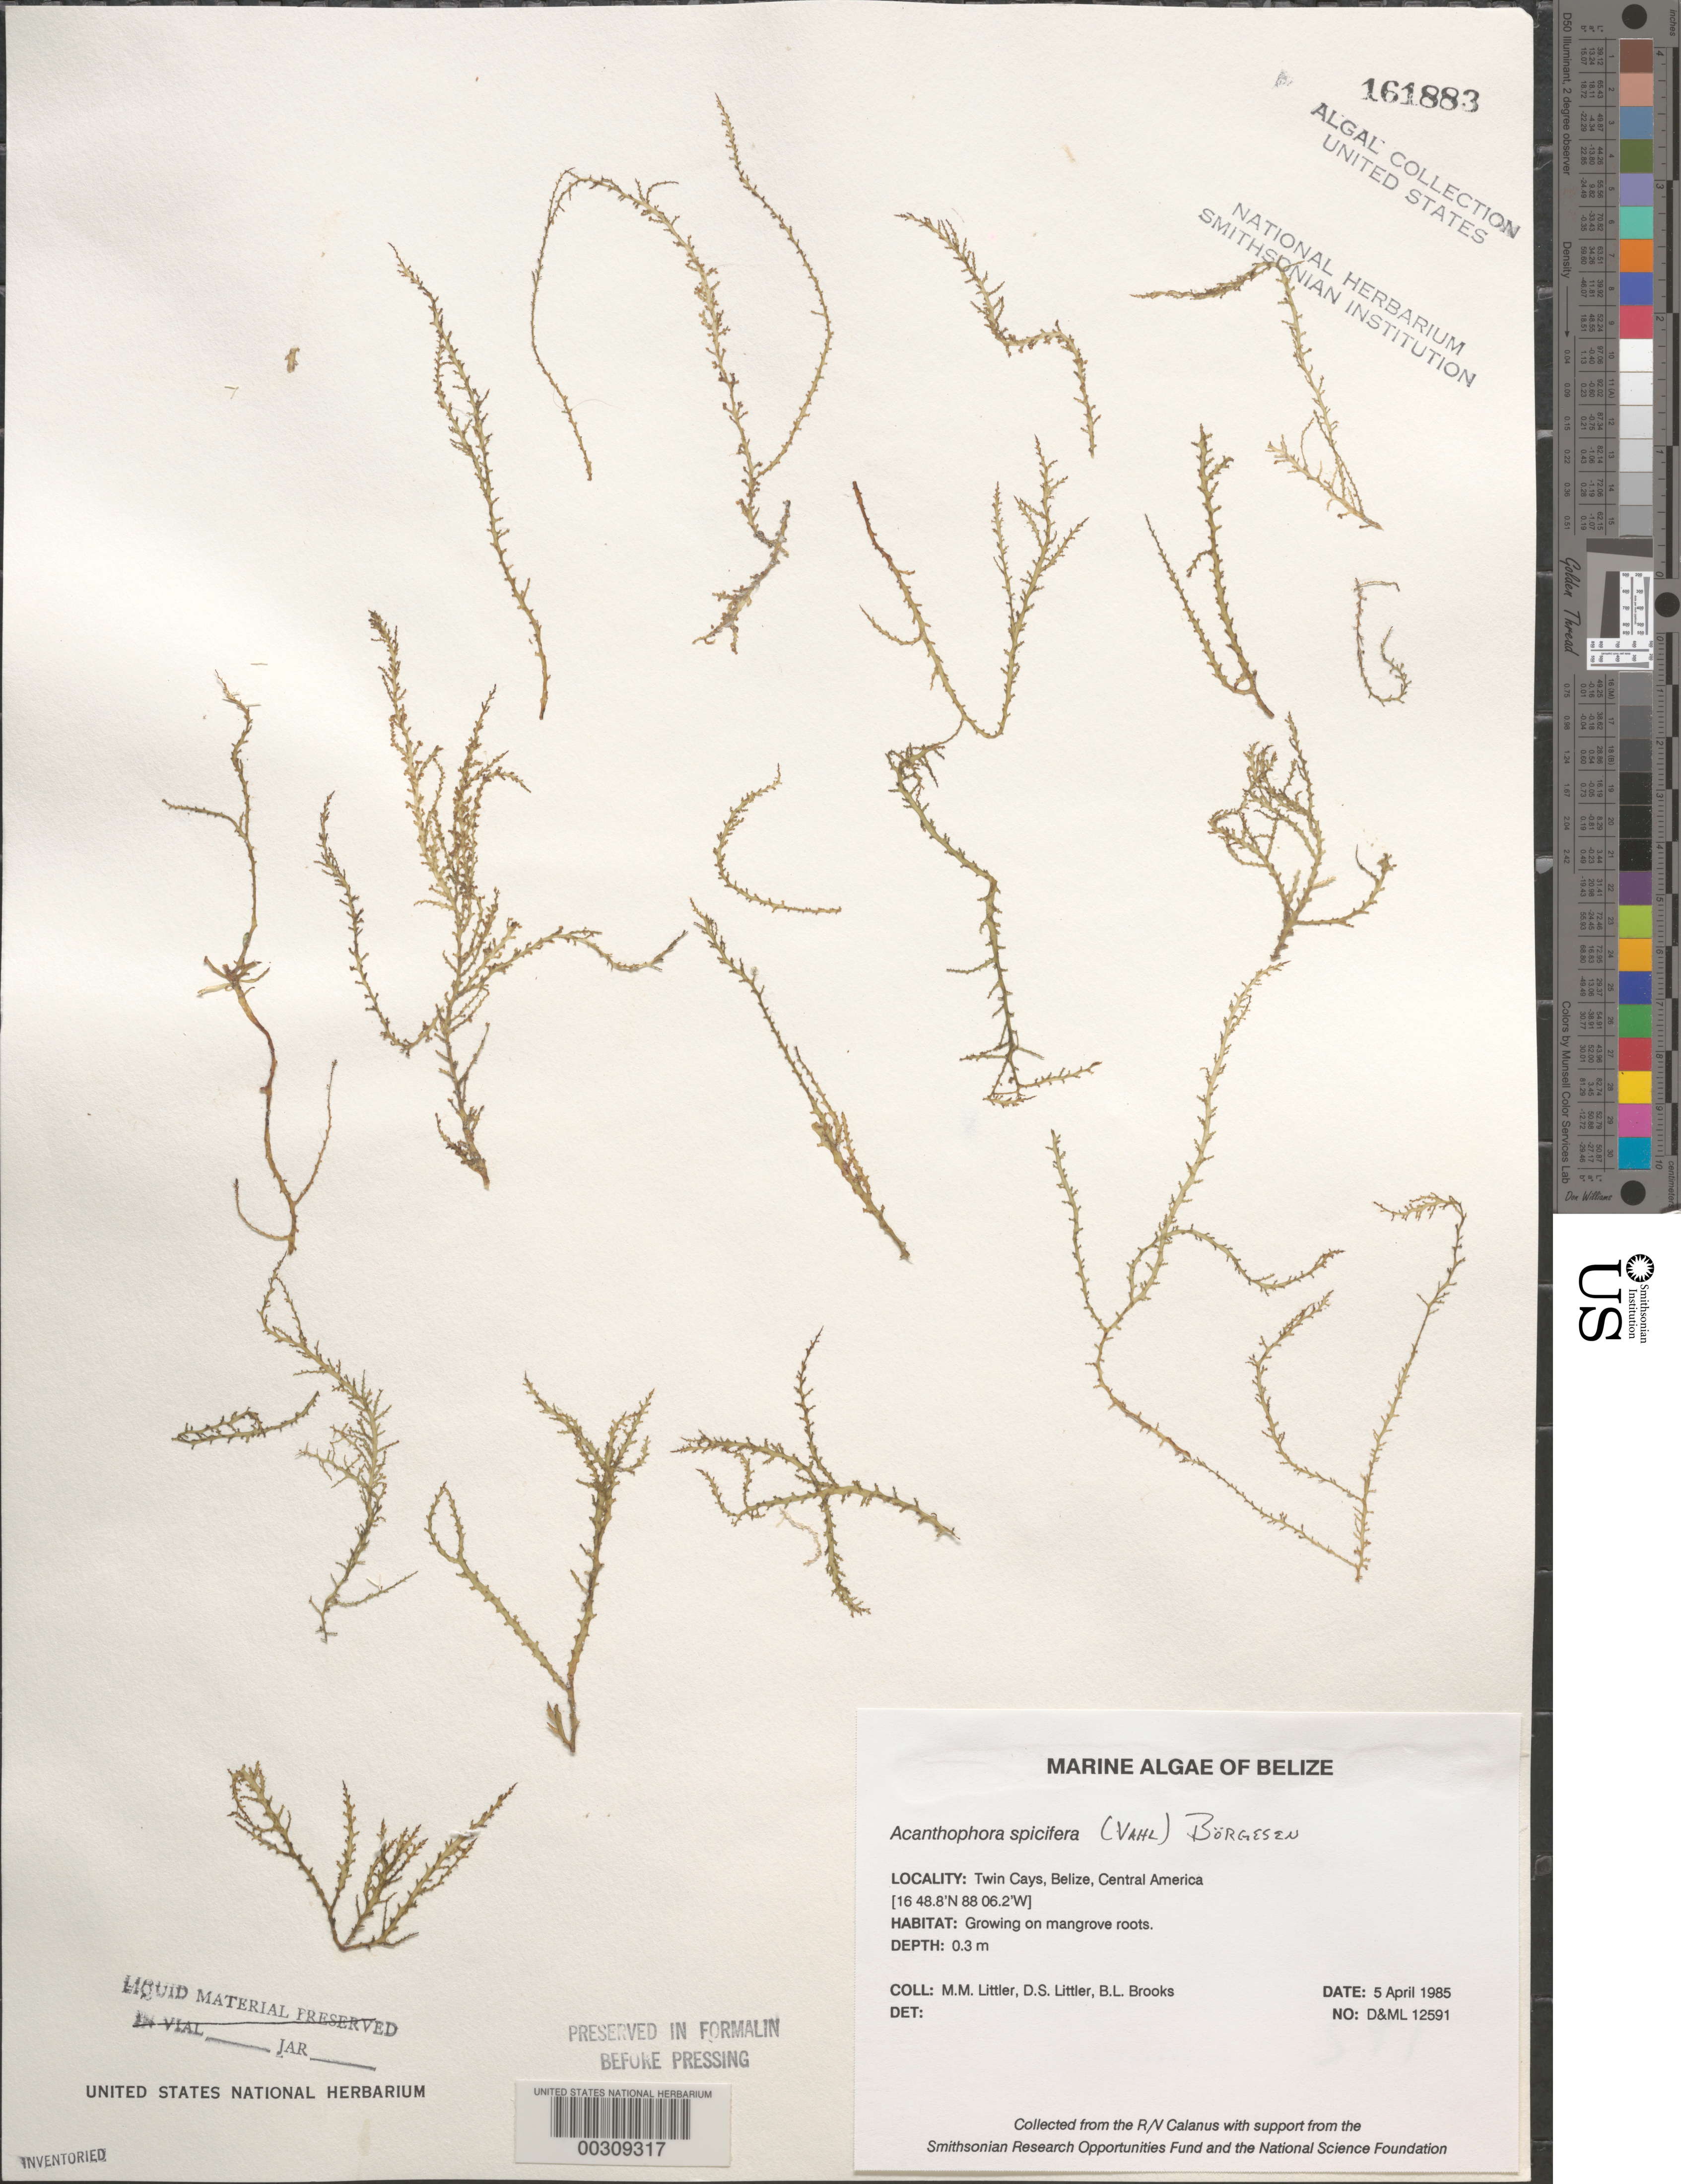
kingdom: Plantae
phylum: Rhodophyta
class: Florideophyceae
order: Ceramiales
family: Rhodomelaceae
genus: Acanthophora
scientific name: Acanthophora spicifera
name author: (Vahl) Børgesen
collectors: M. M. Littler, D. S. Littler & B. Brooks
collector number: D&ML 12591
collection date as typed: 05 Apr 1985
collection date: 1985-04-05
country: Belize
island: Twin Cays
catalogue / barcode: US 161883